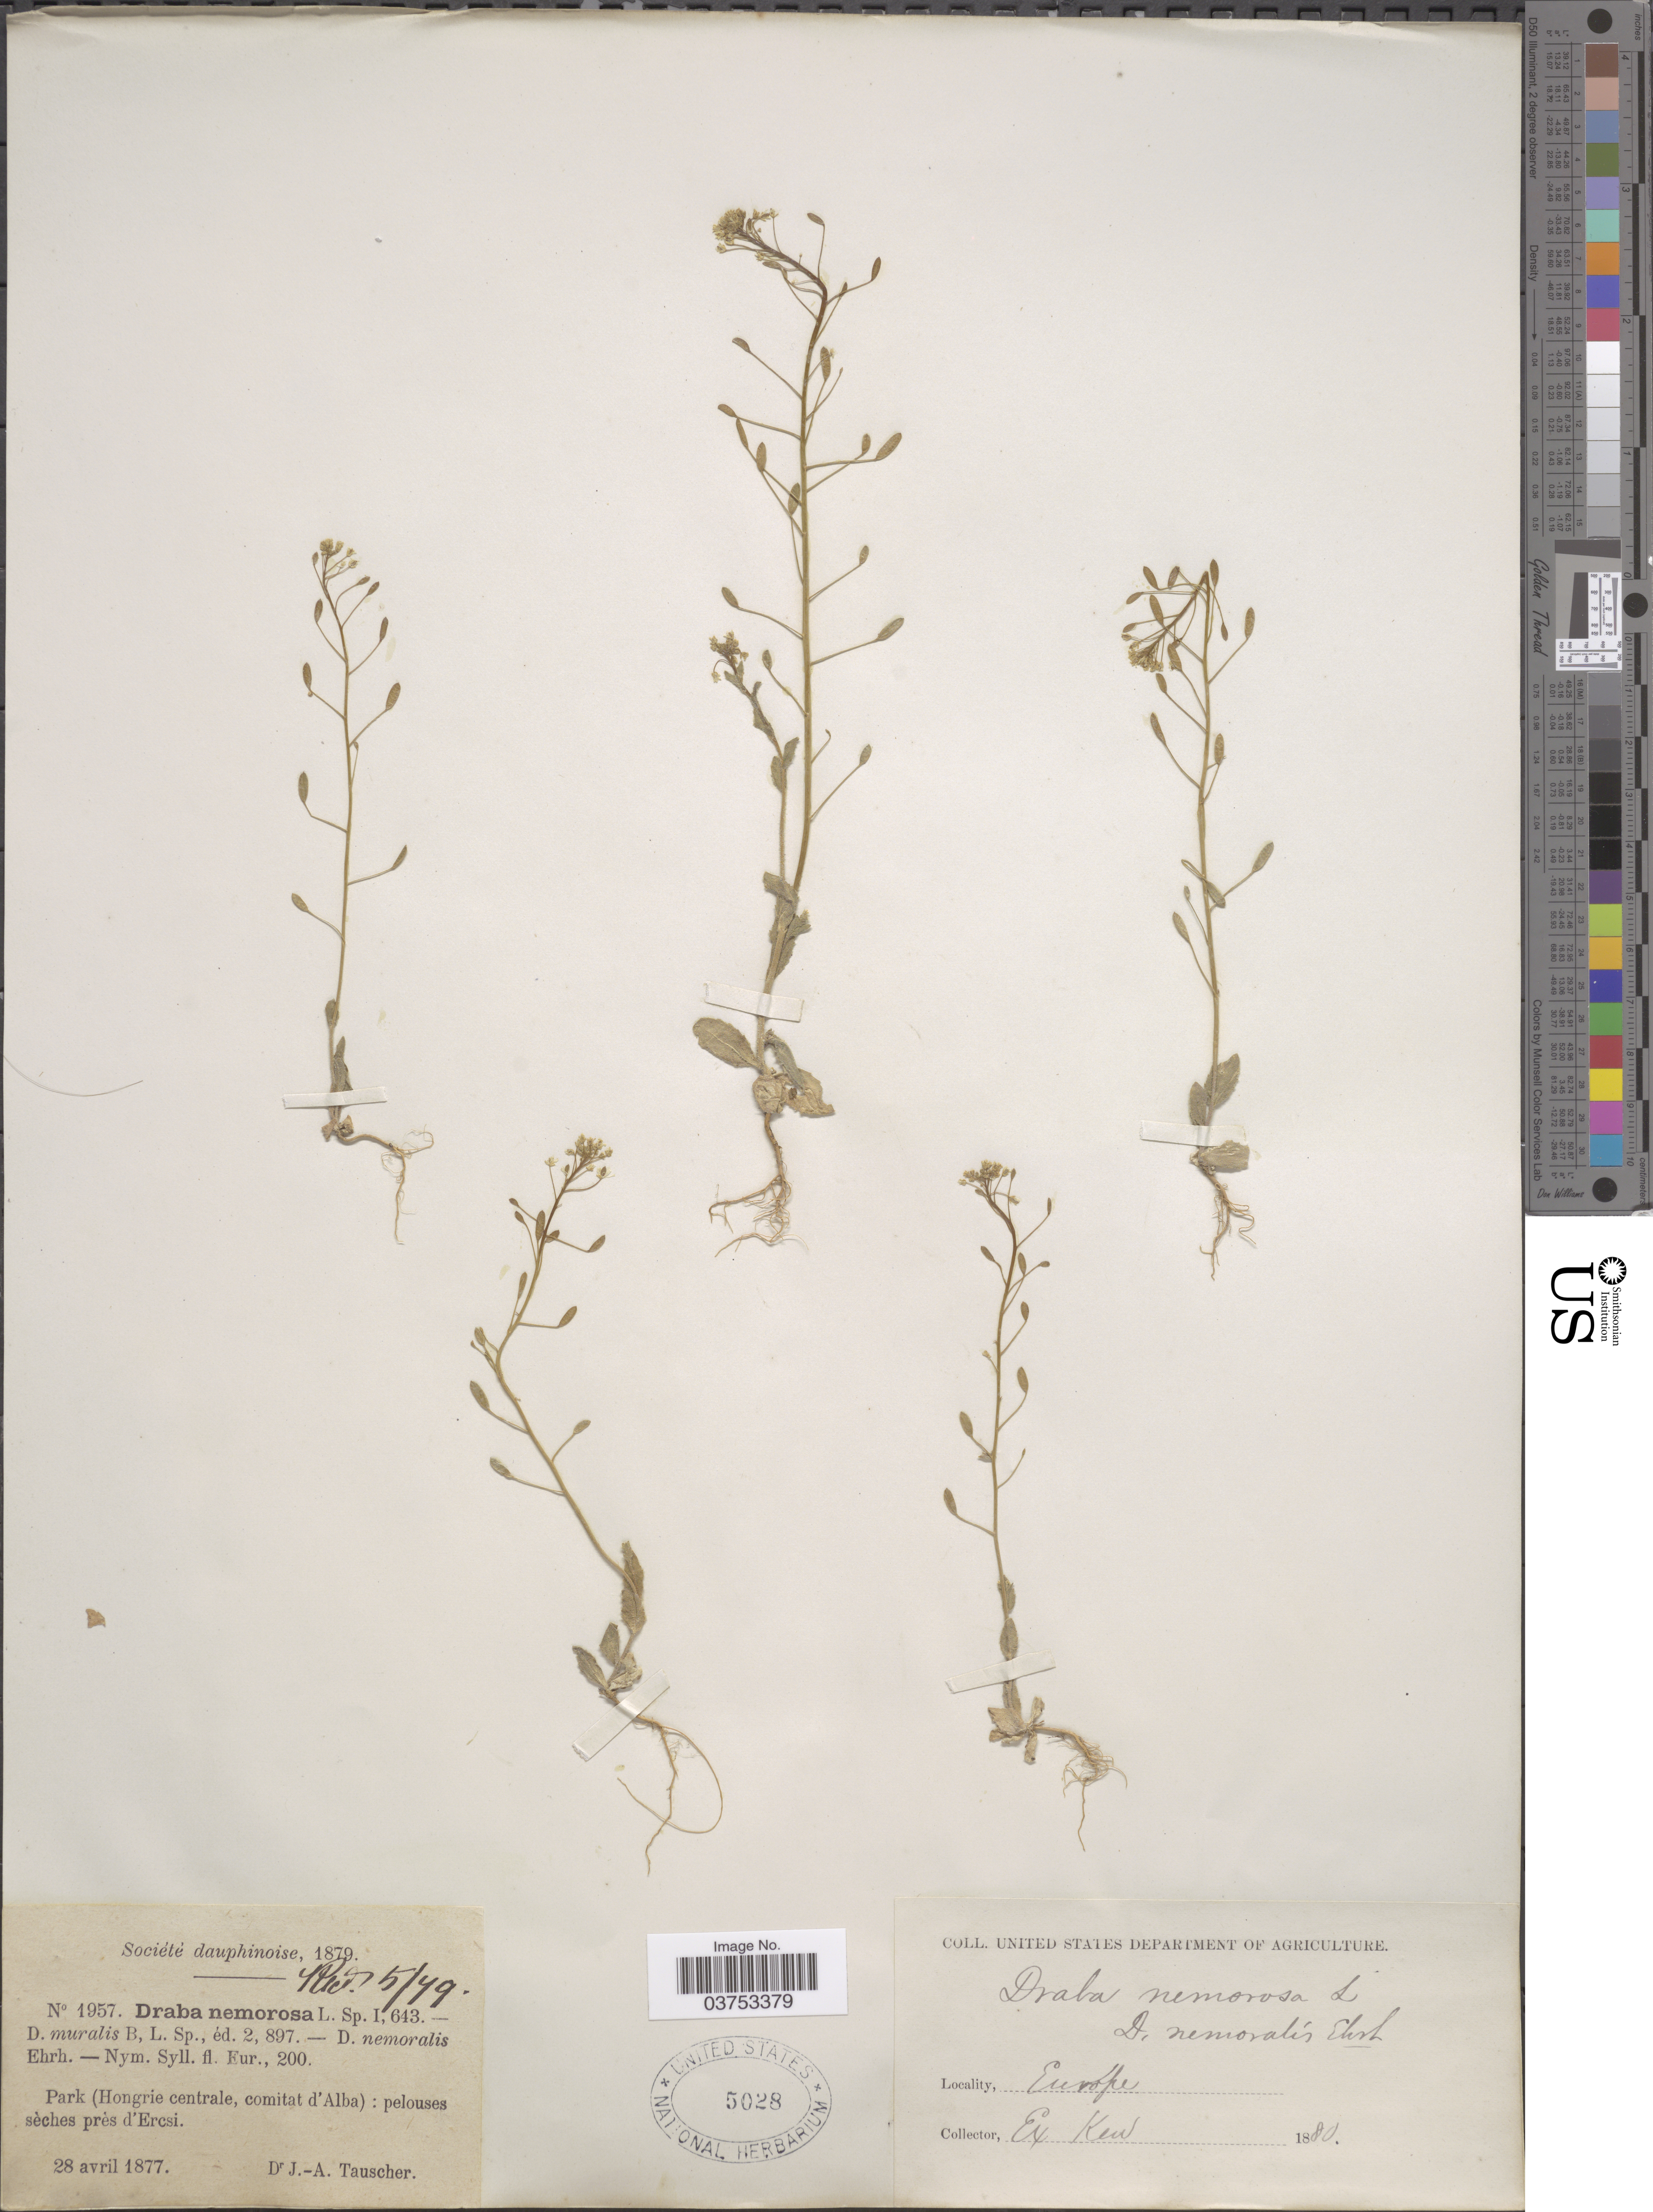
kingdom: Plantae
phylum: Tracheophyta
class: Magnoliopsida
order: Brassicales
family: Brassicaceae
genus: Draba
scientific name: Draba nemorosa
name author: L.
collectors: J. Tauscher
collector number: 1957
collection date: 1877-04-28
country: Romania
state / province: Alba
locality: Park (Hongrie centrale, comitat d'Alba): pelouses sèches près d'Ercsi.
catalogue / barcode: US 5028